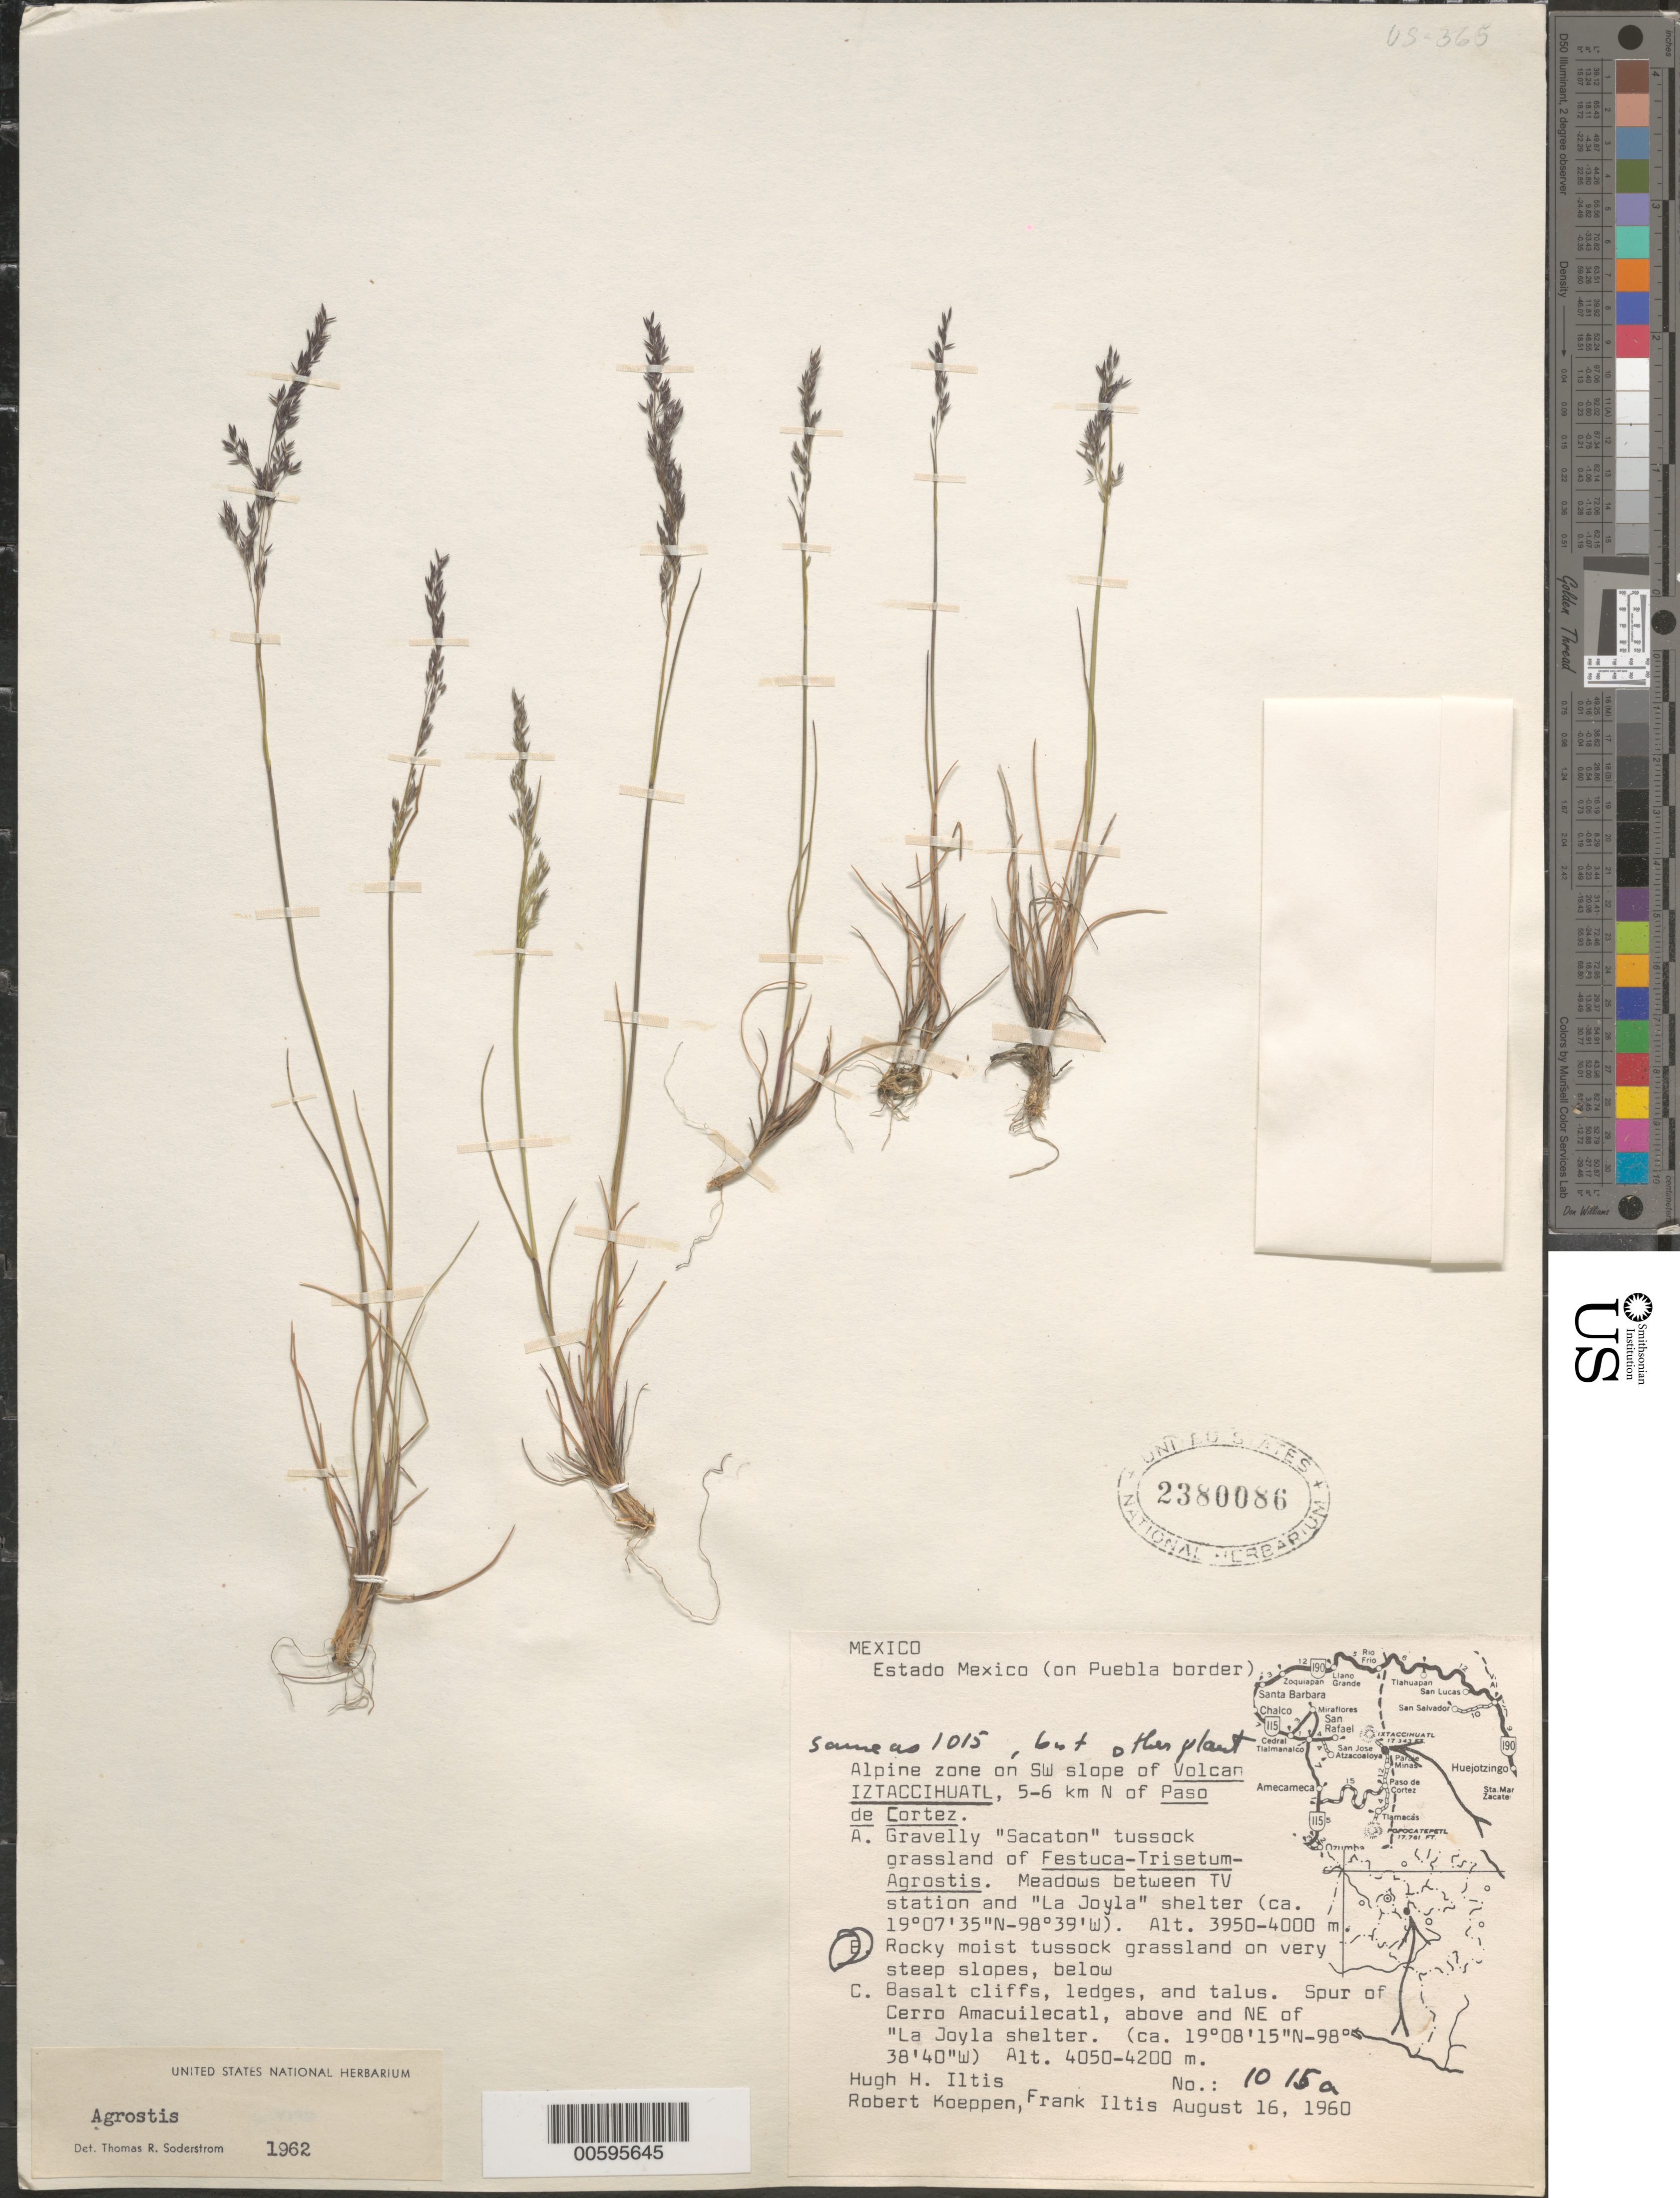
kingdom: Plantae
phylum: Tracheophyta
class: Liliopsida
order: Poales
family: Poaceae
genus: Agrostis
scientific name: Agrostis sp.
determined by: Soderstrom, T. R.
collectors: H. H. Iltis, R. C. Koeppen & F. S. Iltis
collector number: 1015a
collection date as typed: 16 Aug 1960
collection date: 1960-08-16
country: Mexico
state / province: México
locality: On Puebla border, SW slope of Volcan Iztaccihuatl, 5-6 km N of Paso de Cortez.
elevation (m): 4050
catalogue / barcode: US 2380086